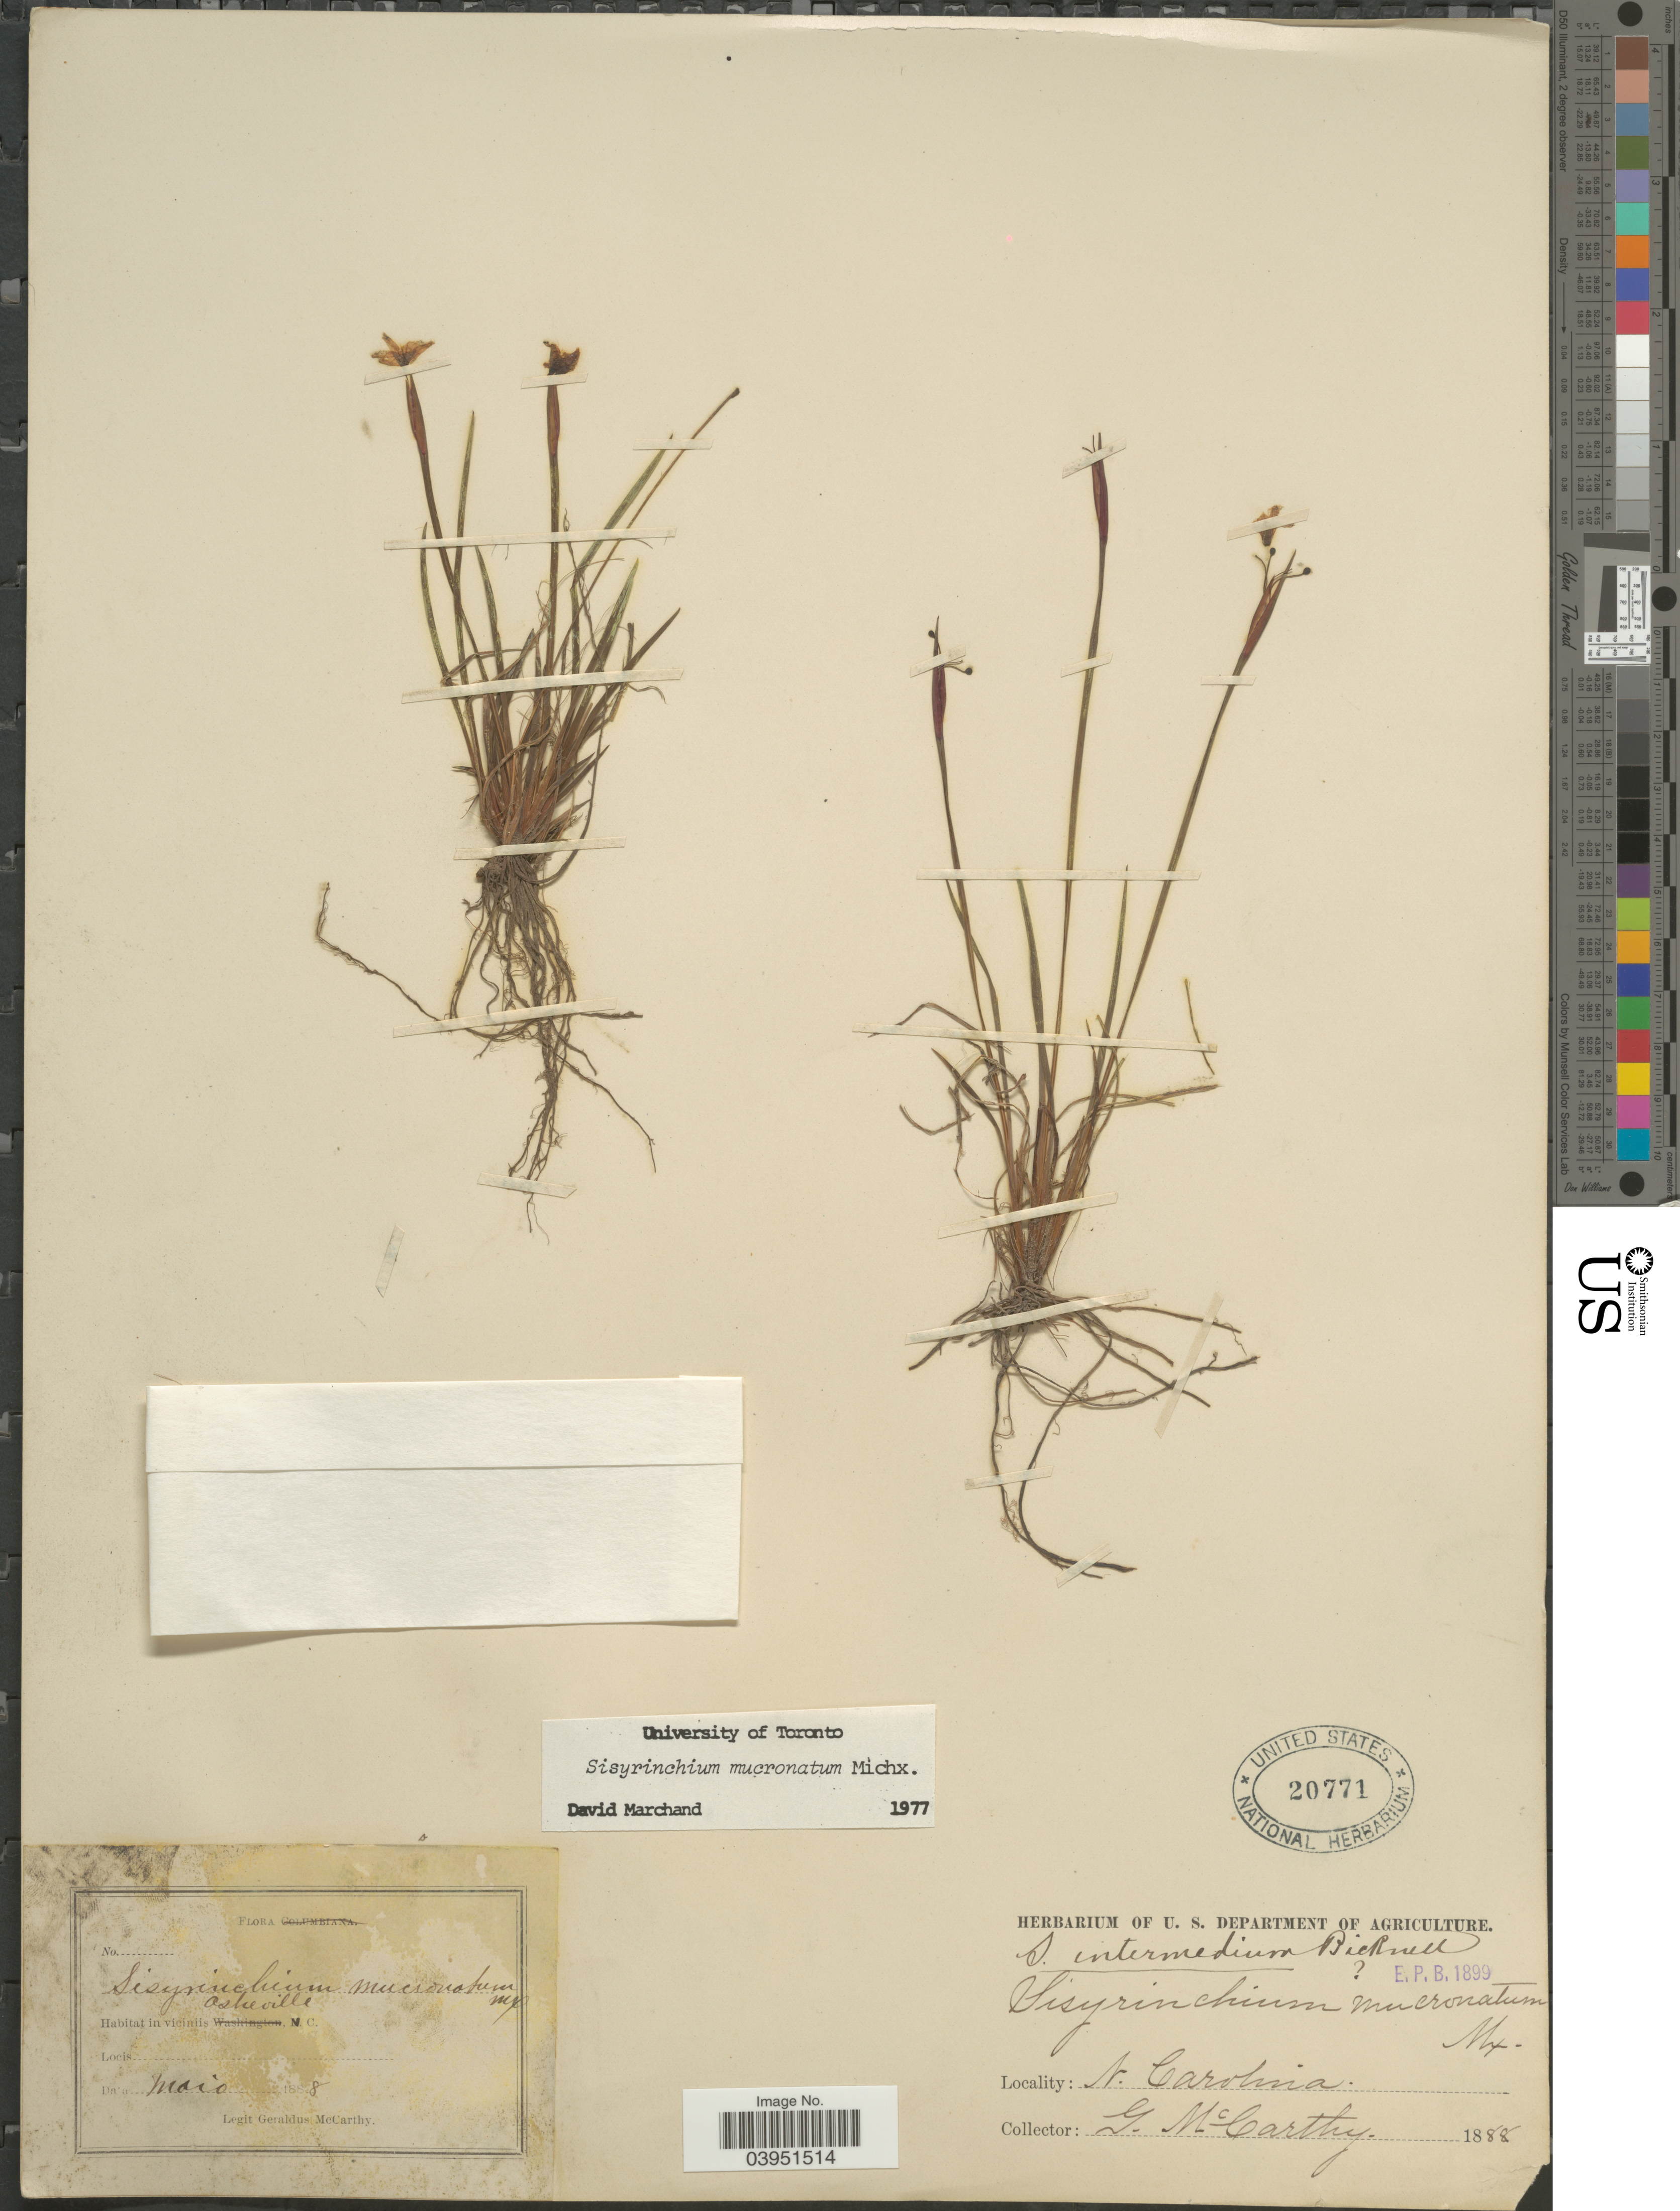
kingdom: Plantae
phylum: Tracheophyta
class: Liliopsida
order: Asparagales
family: Iridaceae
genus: Sisyrinchium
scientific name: Sisyrinchium mucronatum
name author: Michx.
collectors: M. McCarthy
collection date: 1888-05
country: United States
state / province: North Carolina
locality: In viciniis Asheville.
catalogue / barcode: US 20771